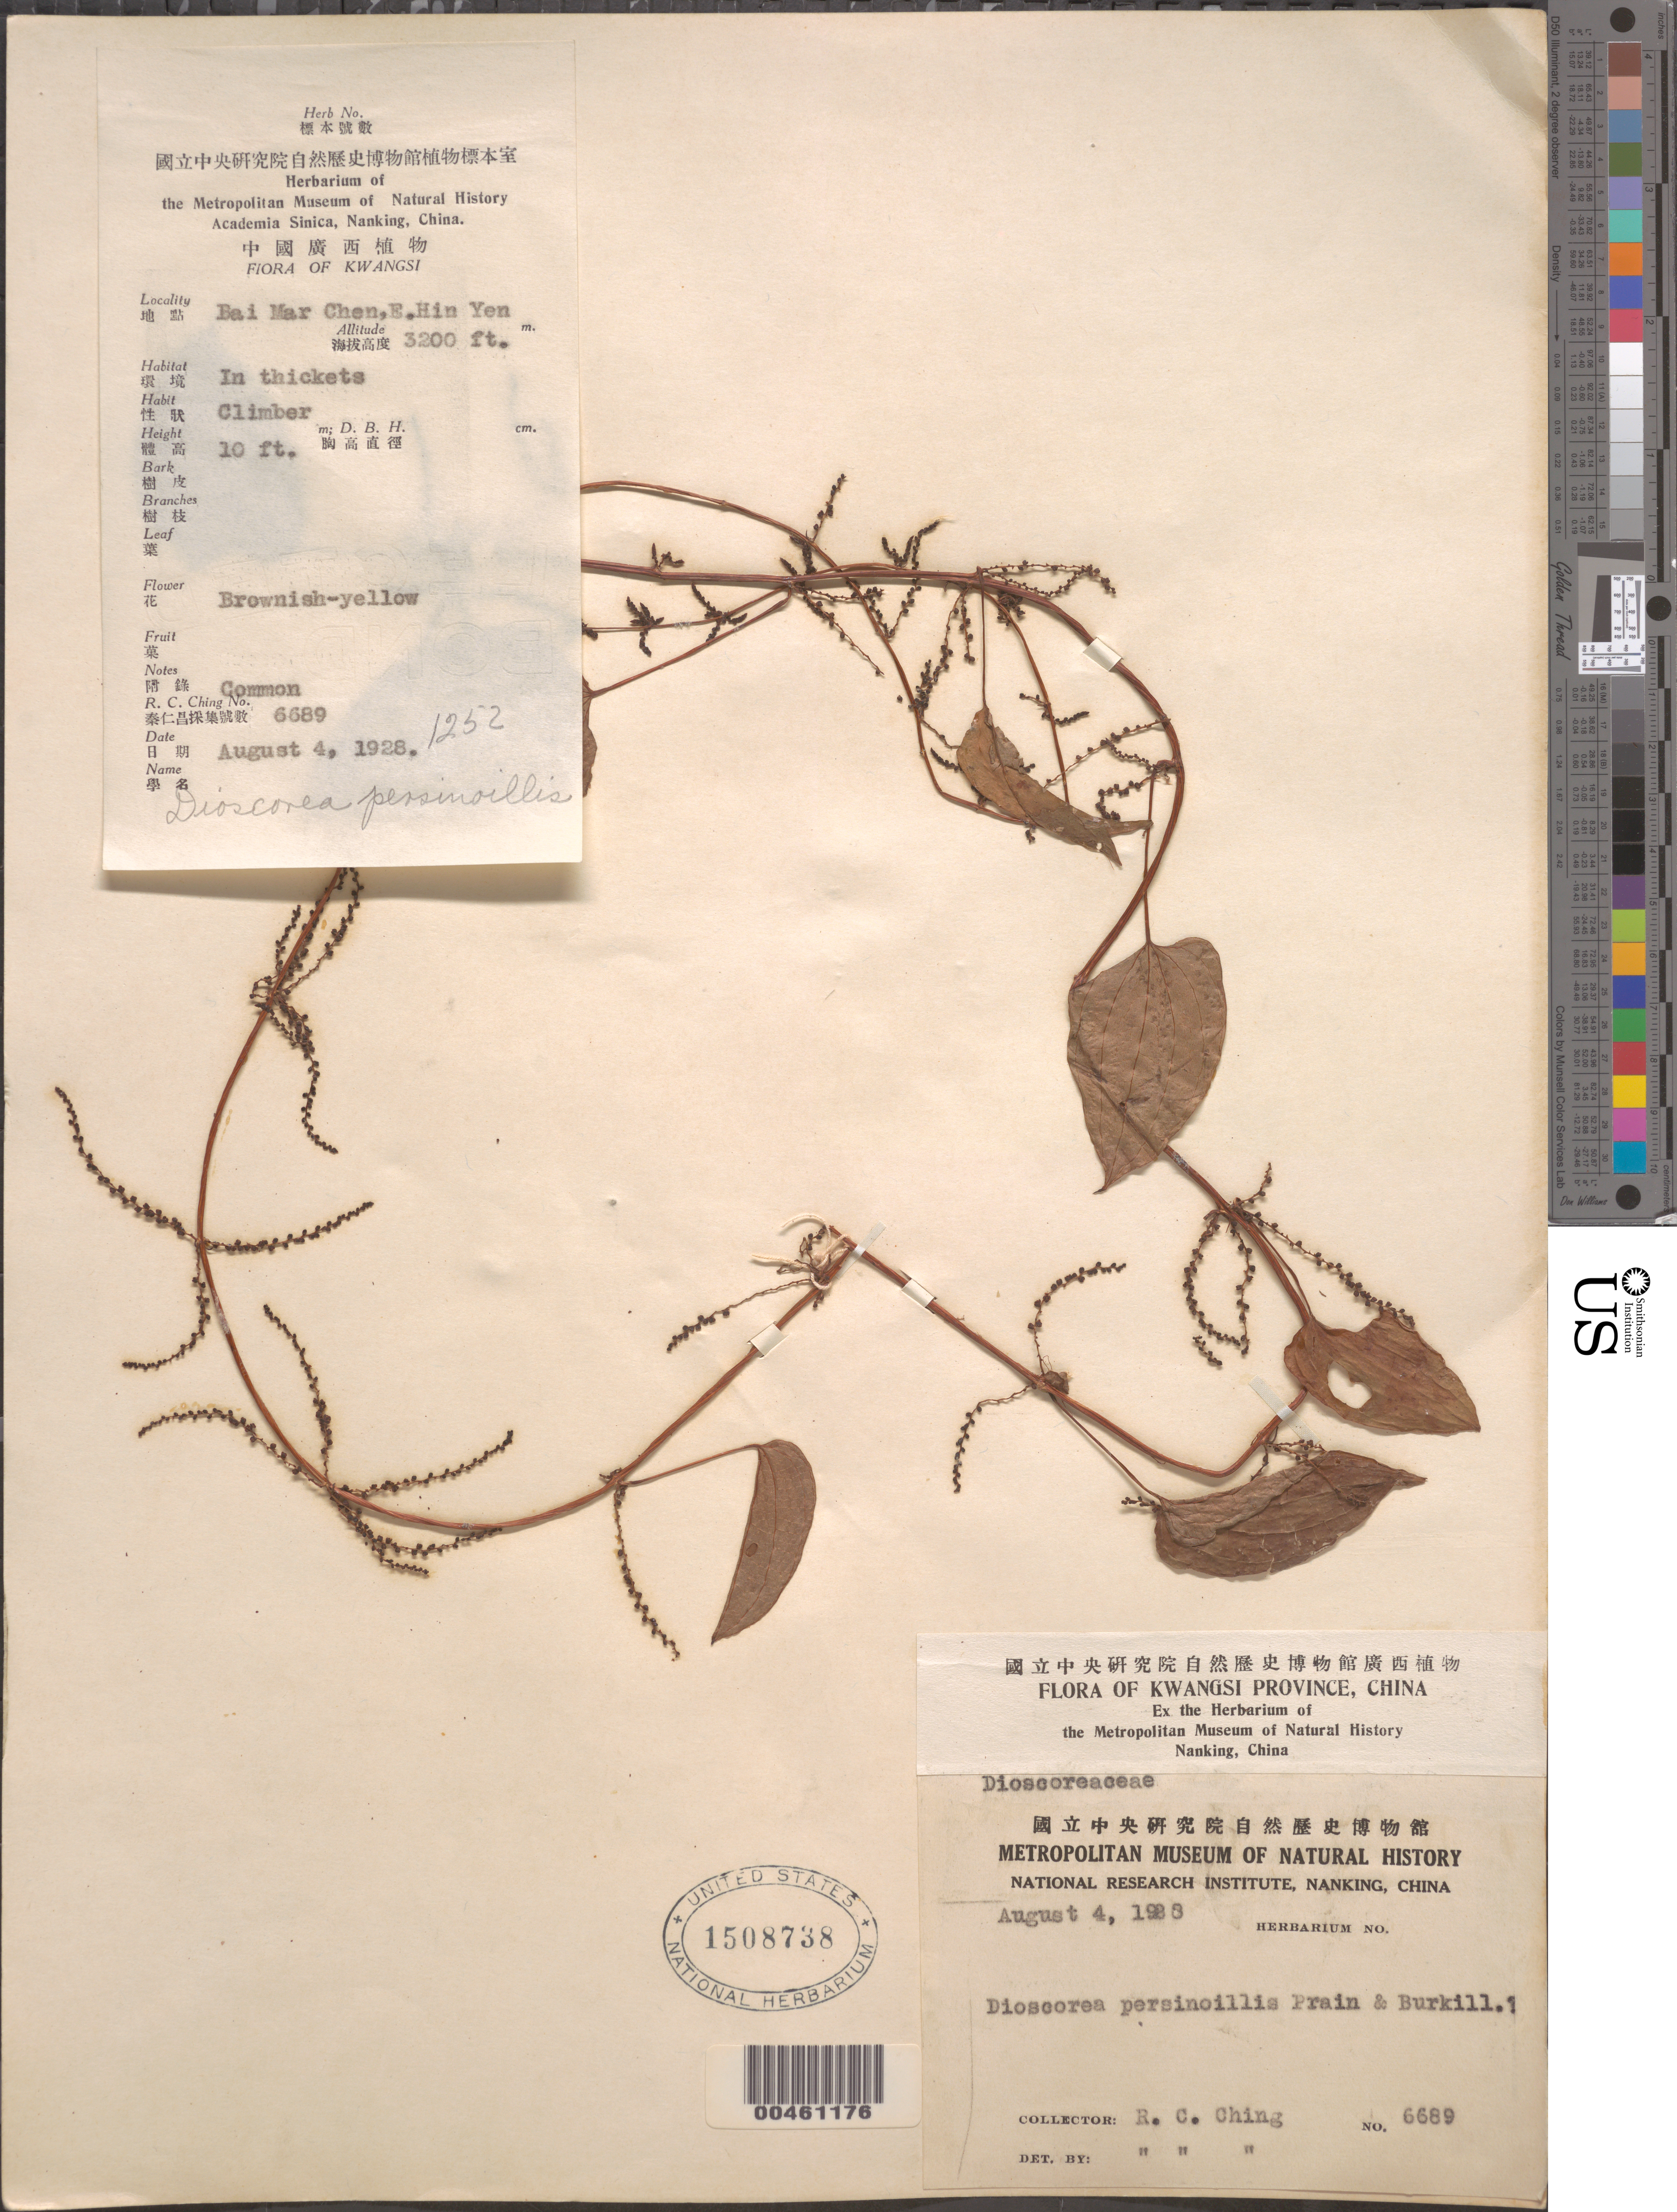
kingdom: Plantae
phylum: Tracheophyta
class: Liliopsida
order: Dioscoreales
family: Dioscoreaceae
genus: Dioscorea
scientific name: Dioscorea persimilis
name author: Prain & Burkill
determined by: Ching, R. C.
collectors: R. C. Ching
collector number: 6689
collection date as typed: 04 Aug 1928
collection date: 1928-08-04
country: China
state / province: Guangxi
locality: Bai Mar Chen, E Hin Yen, (Hin Yen District)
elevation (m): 975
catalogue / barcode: US 1508738